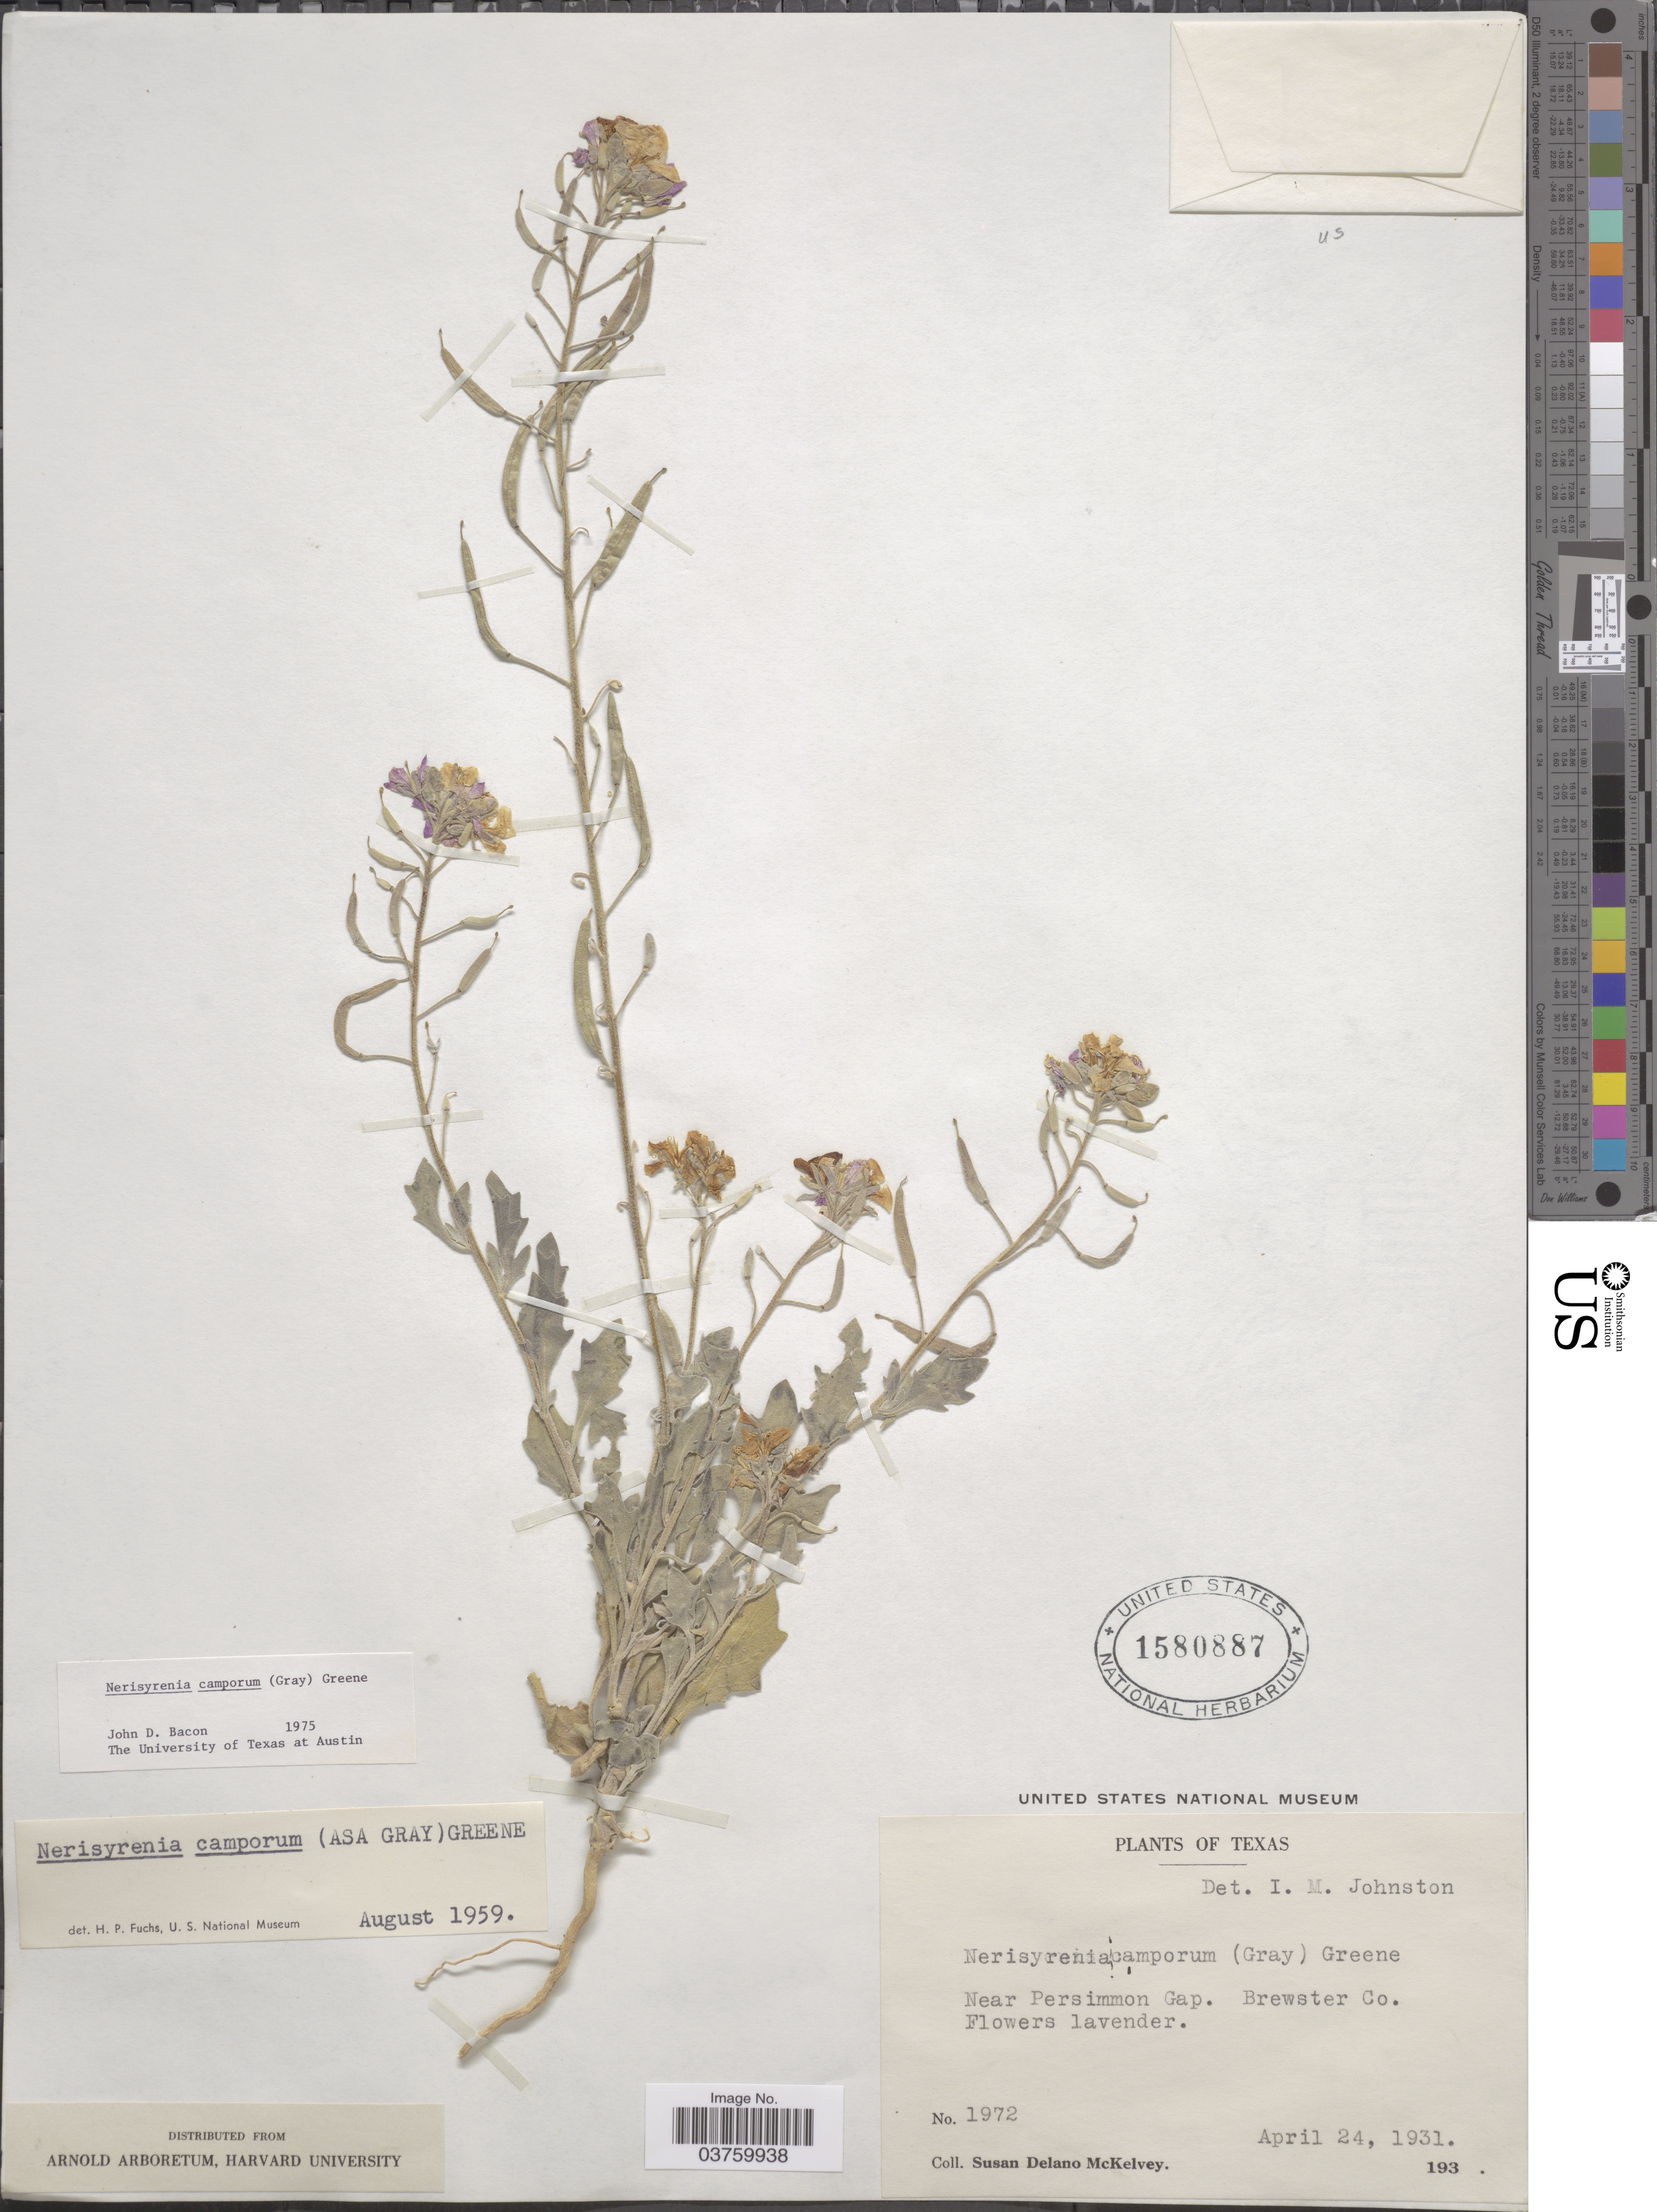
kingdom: Plantae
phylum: Tracheophyta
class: Magnoliopsida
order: Brassicales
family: Brassicaceae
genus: Nerisyrenia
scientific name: Nerisyrenia camporum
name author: (A. Gray) Greene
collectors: S. A. McKelvey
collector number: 1972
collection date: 1931-04-24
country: United States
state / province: Texas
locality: Near Persimmon Gap. Brewster Co.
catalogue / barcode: US 1580887